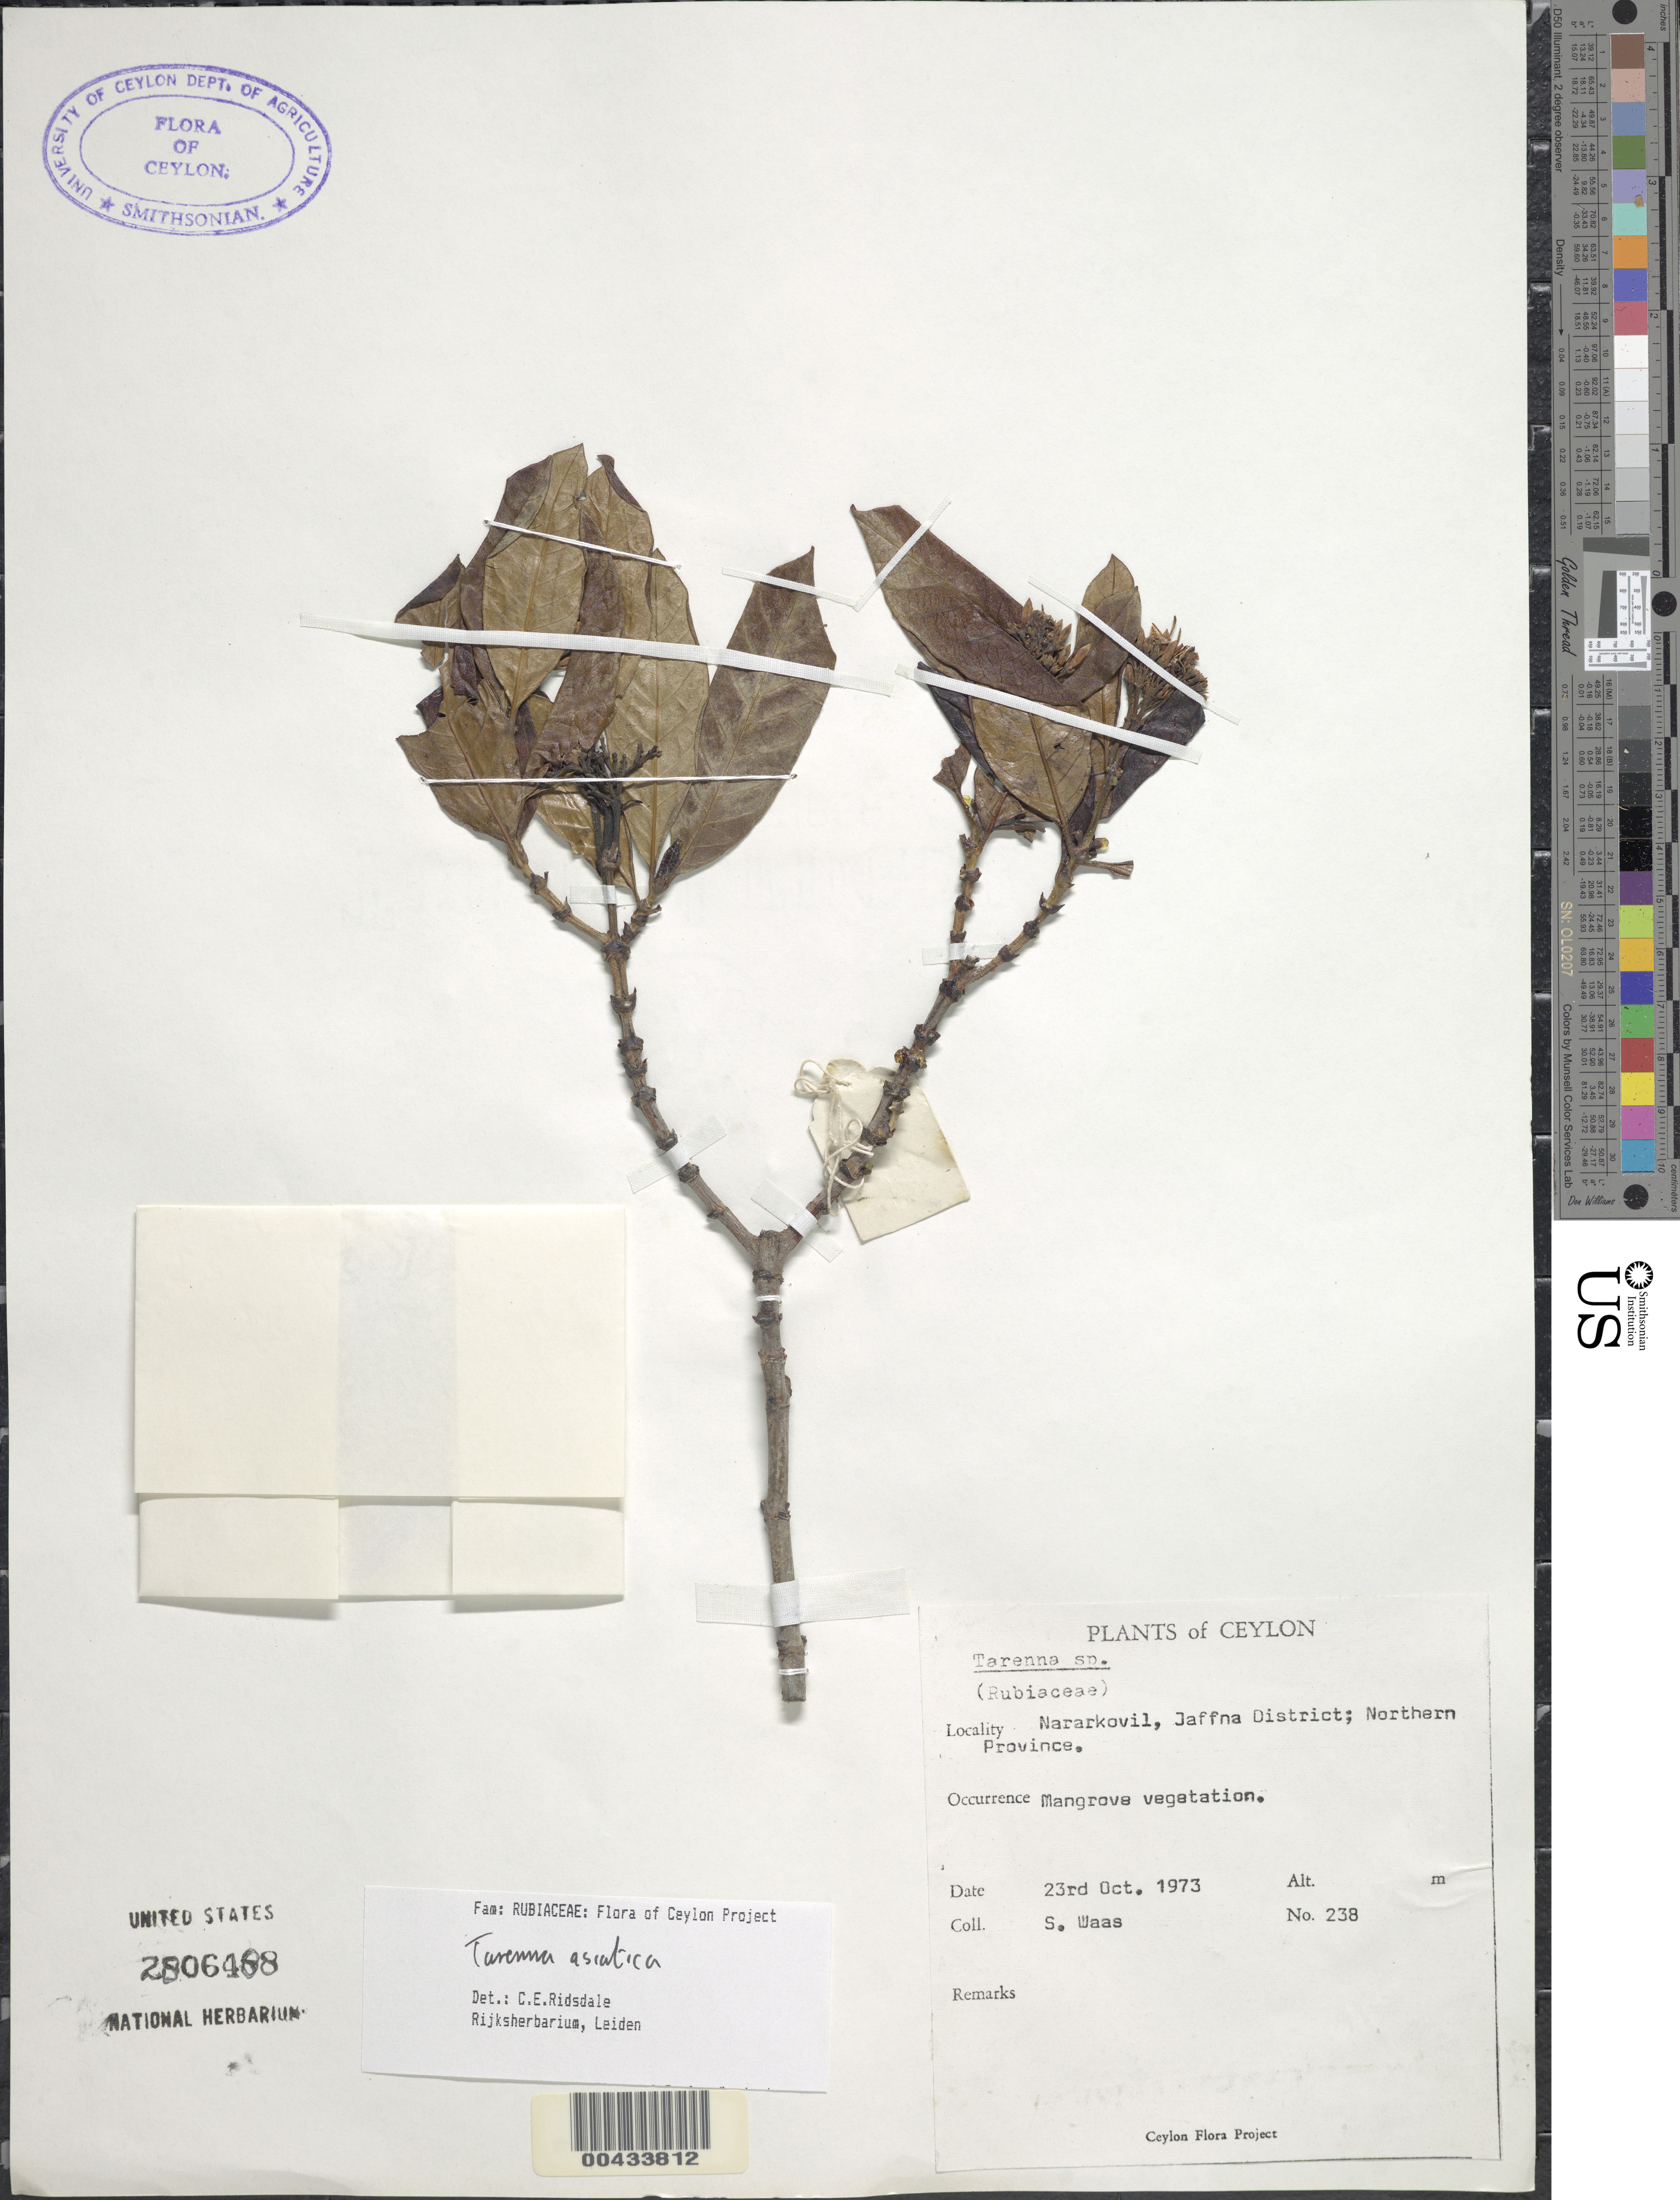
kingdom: Plantae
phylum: Tracheophyta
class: Magnoliopsida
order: Gentianales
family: Rubiaceae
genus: Tarenna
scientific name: Tarenna asiatica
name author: (L.) Kuntze ex K. Schum.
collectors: S. Waas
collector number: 238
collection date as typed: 23 Oct 1973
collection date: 1973-10-23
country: Sri Lanka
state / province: Northern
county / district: Jaffna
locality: Nararkovil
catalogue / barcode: US 2806408